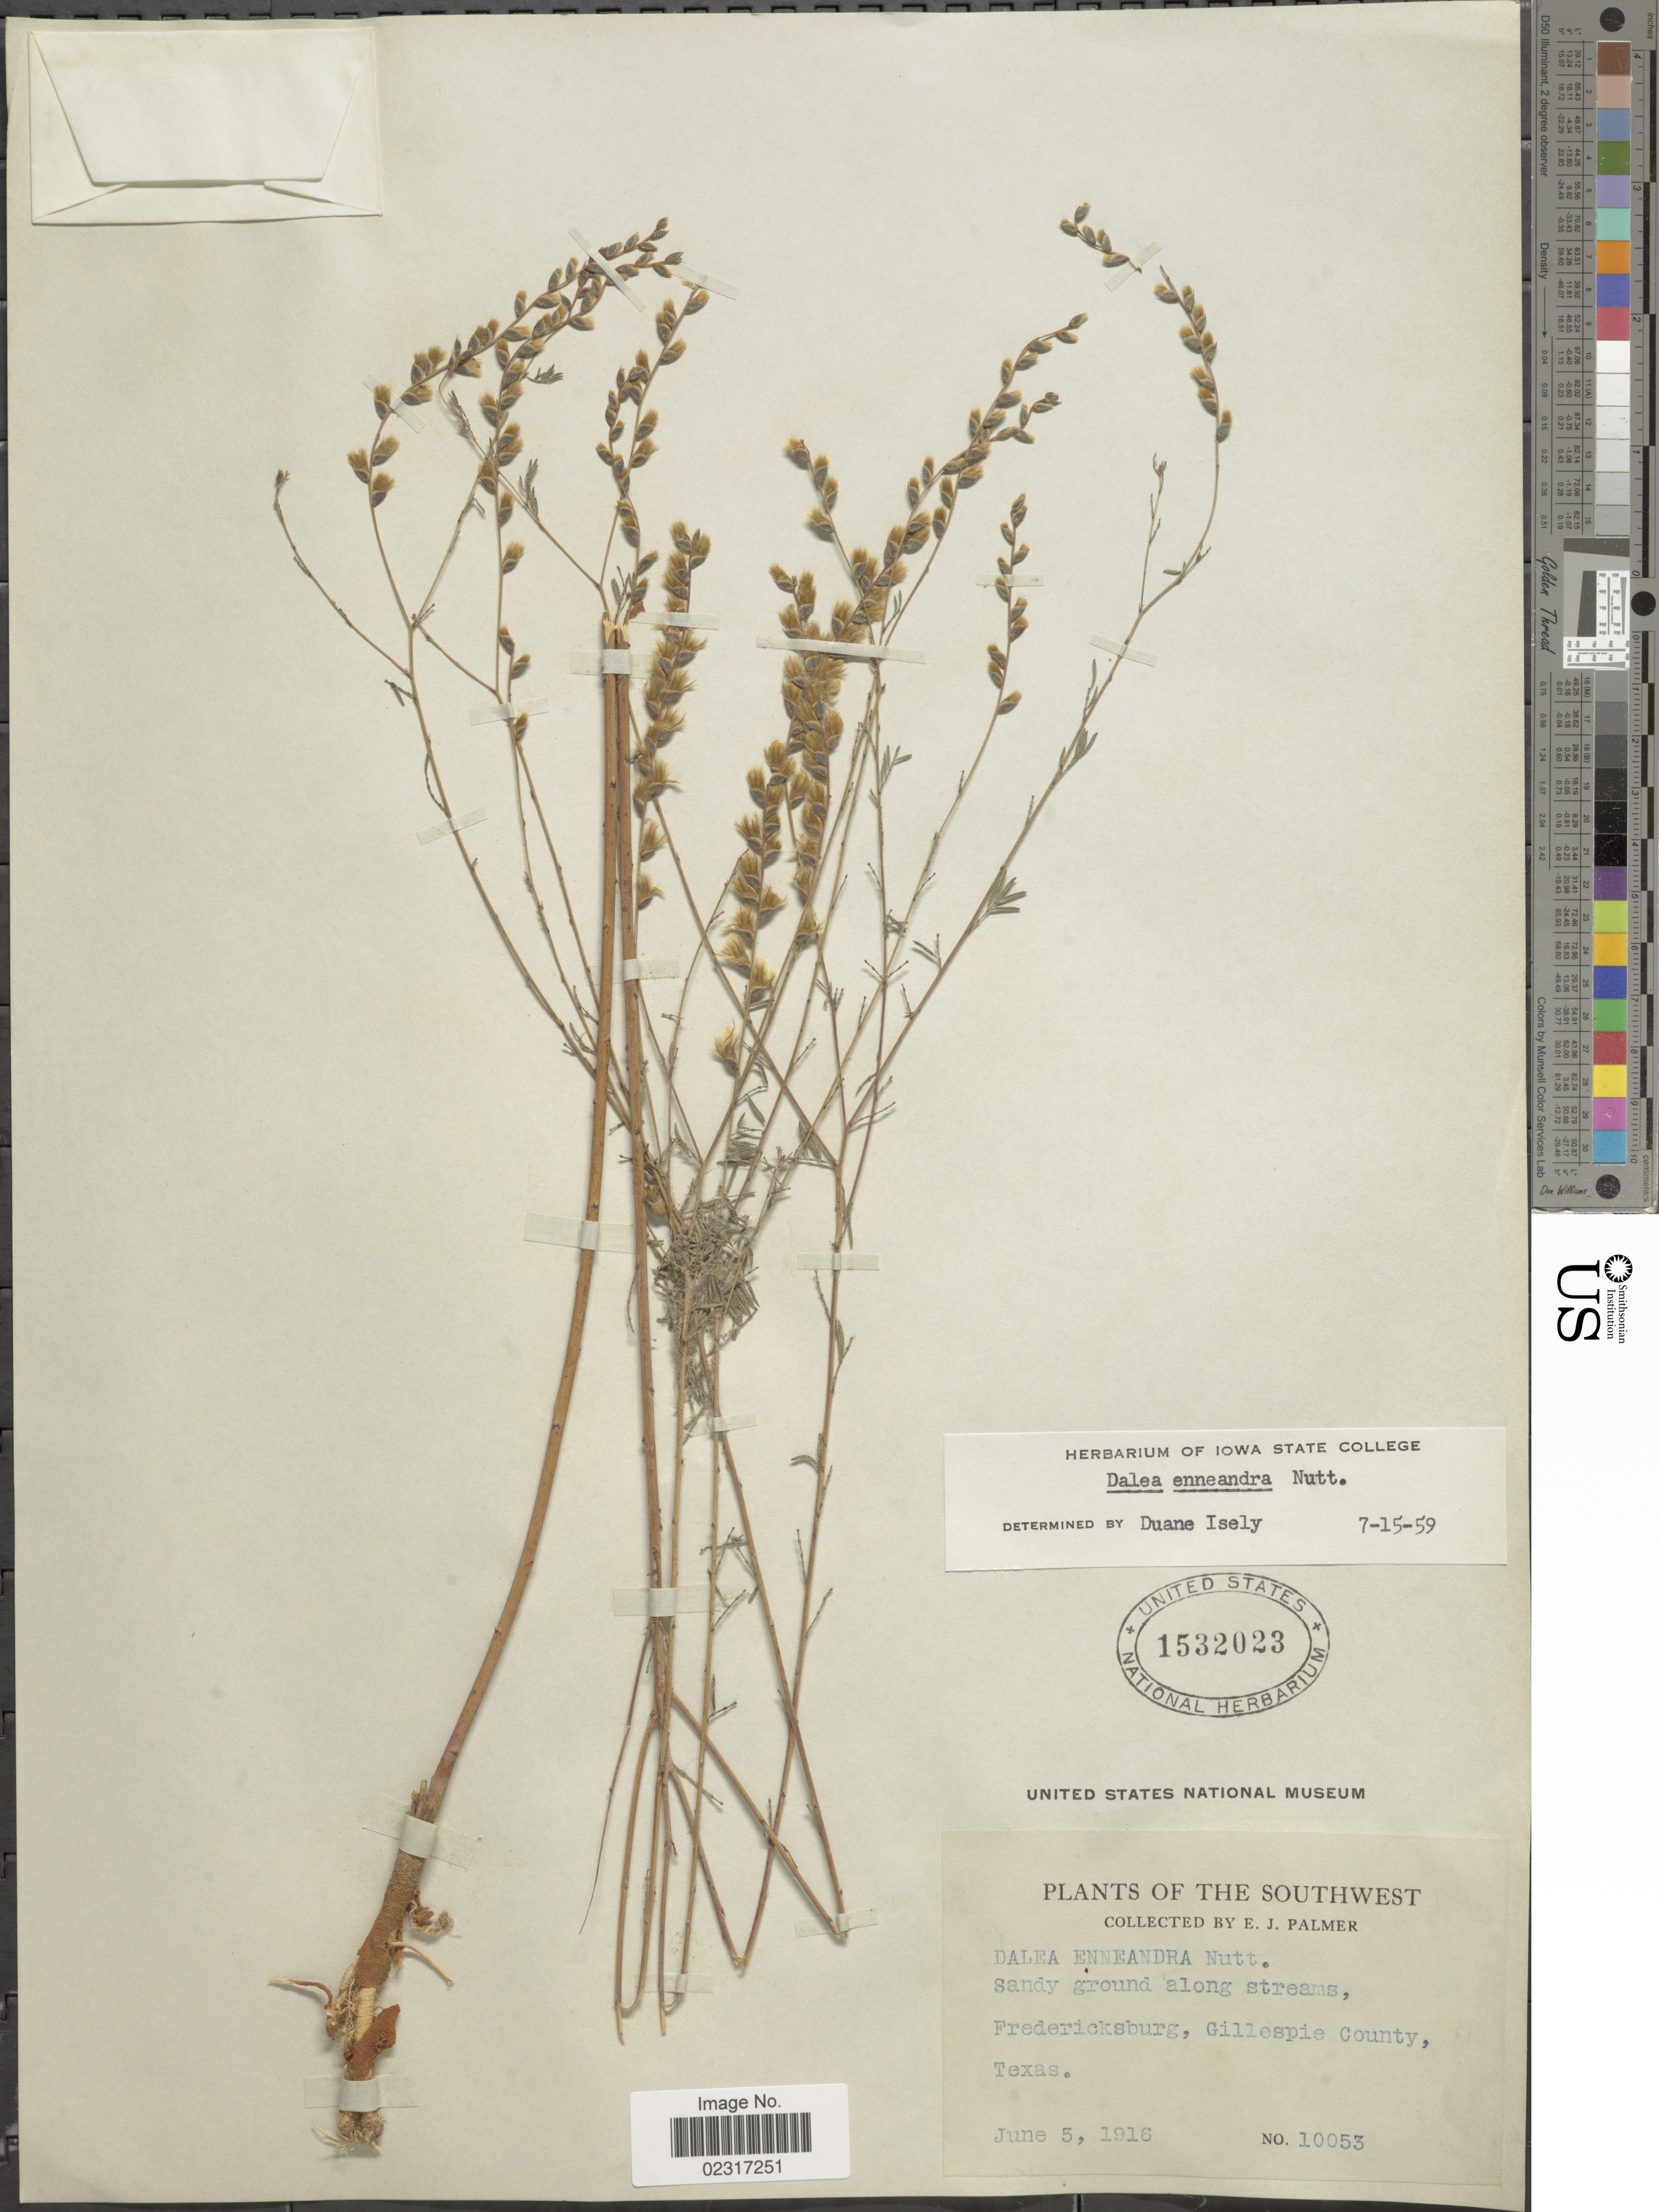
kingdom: Plantae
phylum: Tracheophyta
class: Magnoliopsida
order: Fabales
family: Fabaceae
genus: Dalea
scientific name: Dalea enneandra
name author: Nutt.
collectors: E. J. Palmer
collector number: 10053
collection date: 1916-06-05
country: United States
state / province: Texas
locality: Southwest, Fredericksburg, Gillespie County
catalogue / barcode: US 1532023